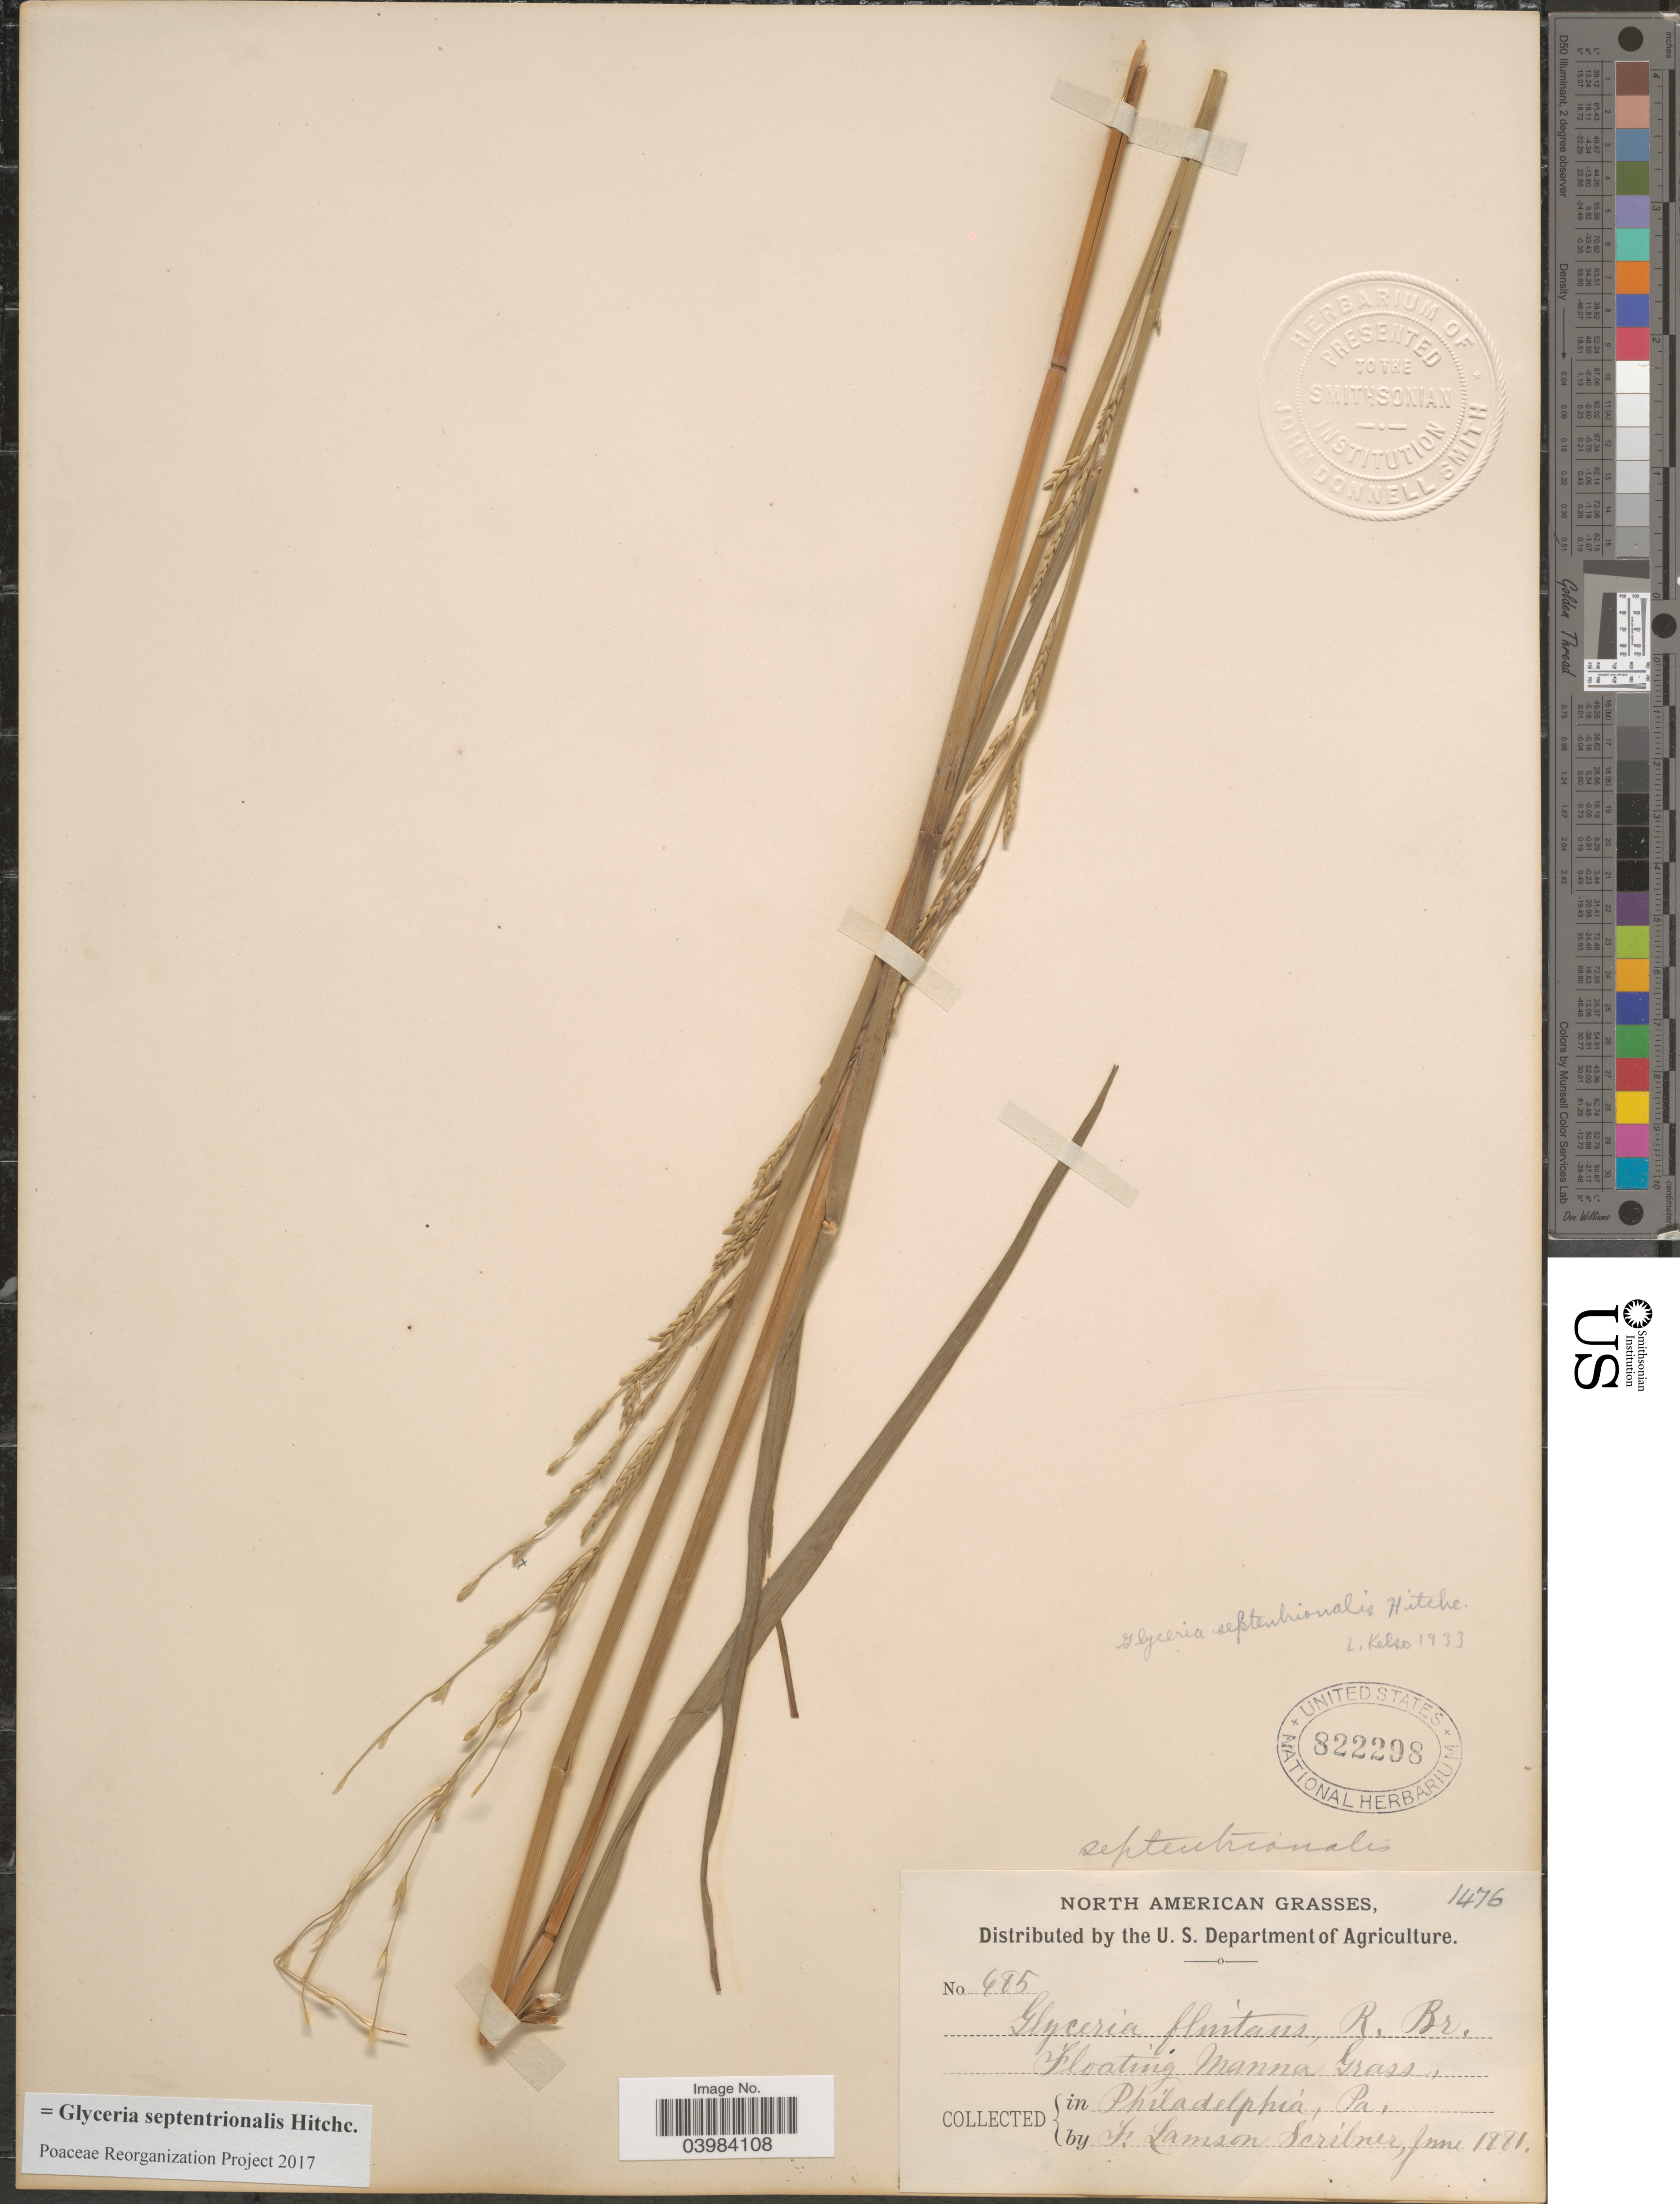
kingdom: Plantae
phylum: Tracheophyta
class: Liliopsida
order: Poales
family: Poaceae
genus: Glyceria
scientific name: Glyceria septentrionalis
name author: Hitchc.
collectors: F. L. Scribner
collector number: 485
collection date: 1881-06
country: United States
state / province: Pennsylvania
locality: Philadelphia.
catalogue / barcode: US 822298